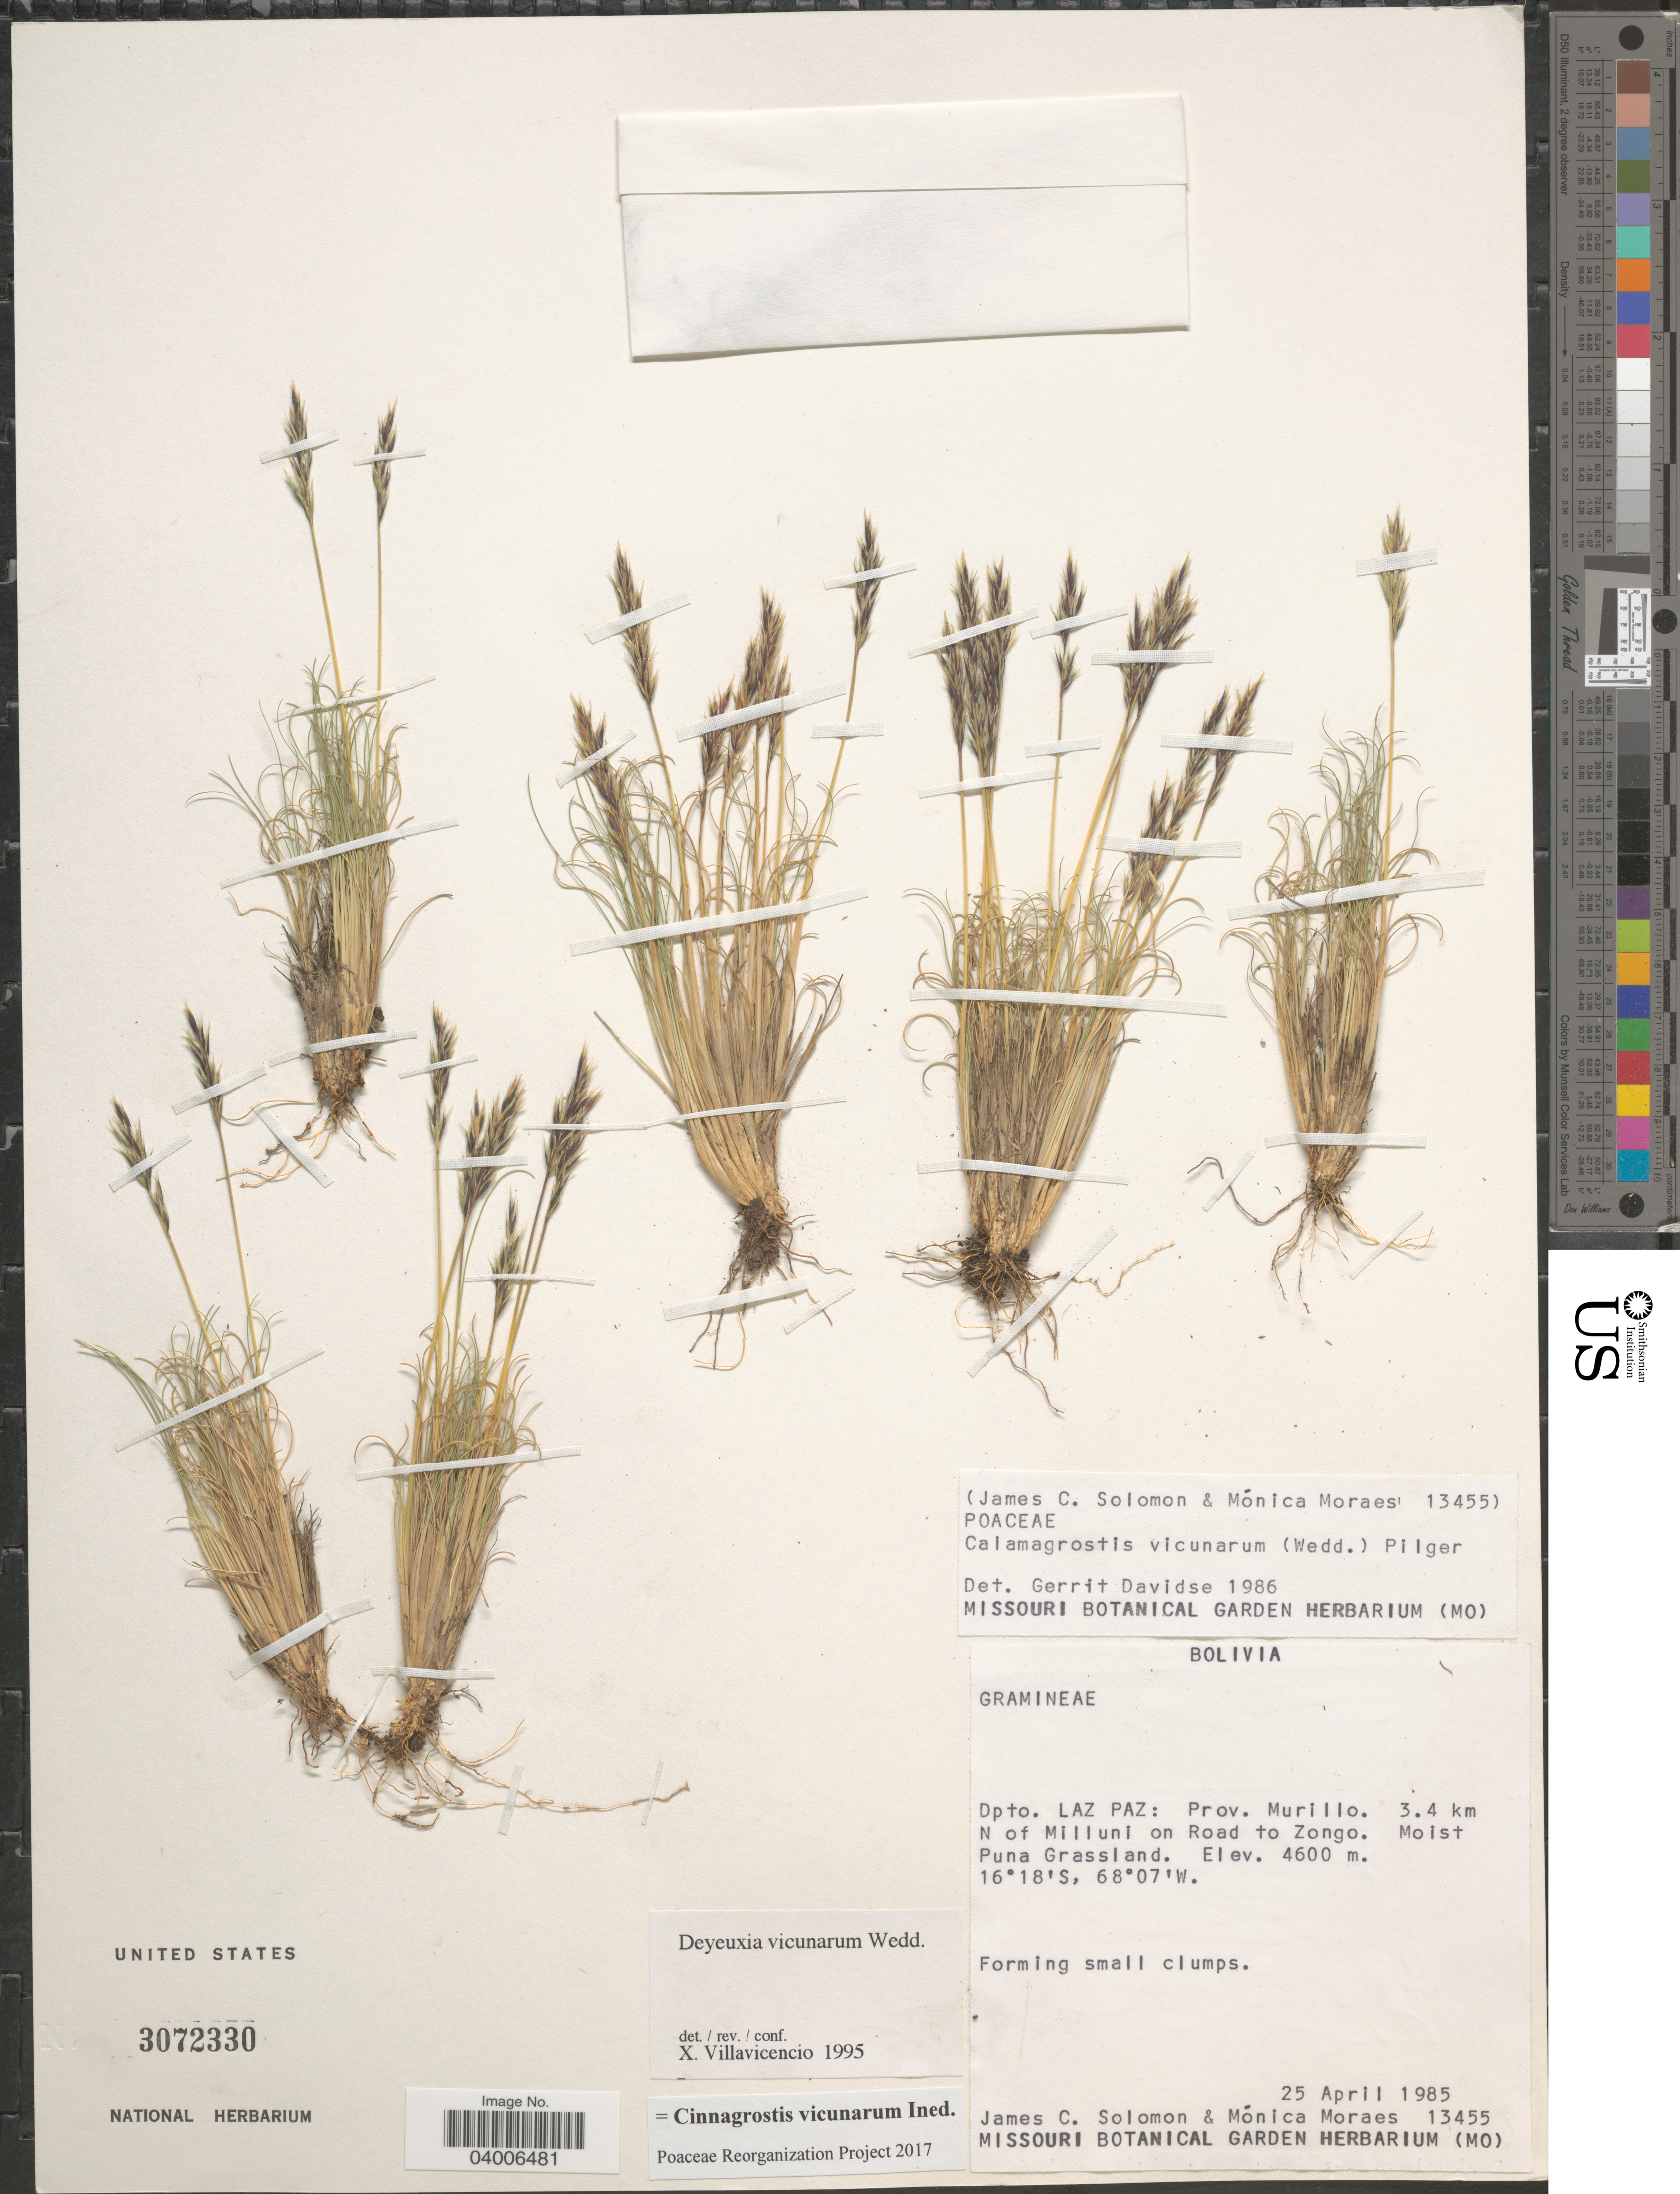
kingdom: Plantae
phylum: Tracheophyta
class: Liliopsida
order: Poales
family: Poaceae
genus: Cinnagrostis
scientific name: Cinnagrostis vicunarum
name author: (Wedd.) P.M. Peterson et al.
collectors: J. C. Solomon & M. Moraes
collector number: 13455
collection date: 1985-04-25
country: Bolivia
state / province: La Paz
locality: Dpto. Laz Paz: Prov. Murillo. 3.4 km N of Milluni on Road to Zongo. Moist Puna Grassland.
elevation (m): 4600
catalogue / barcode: US 3072330